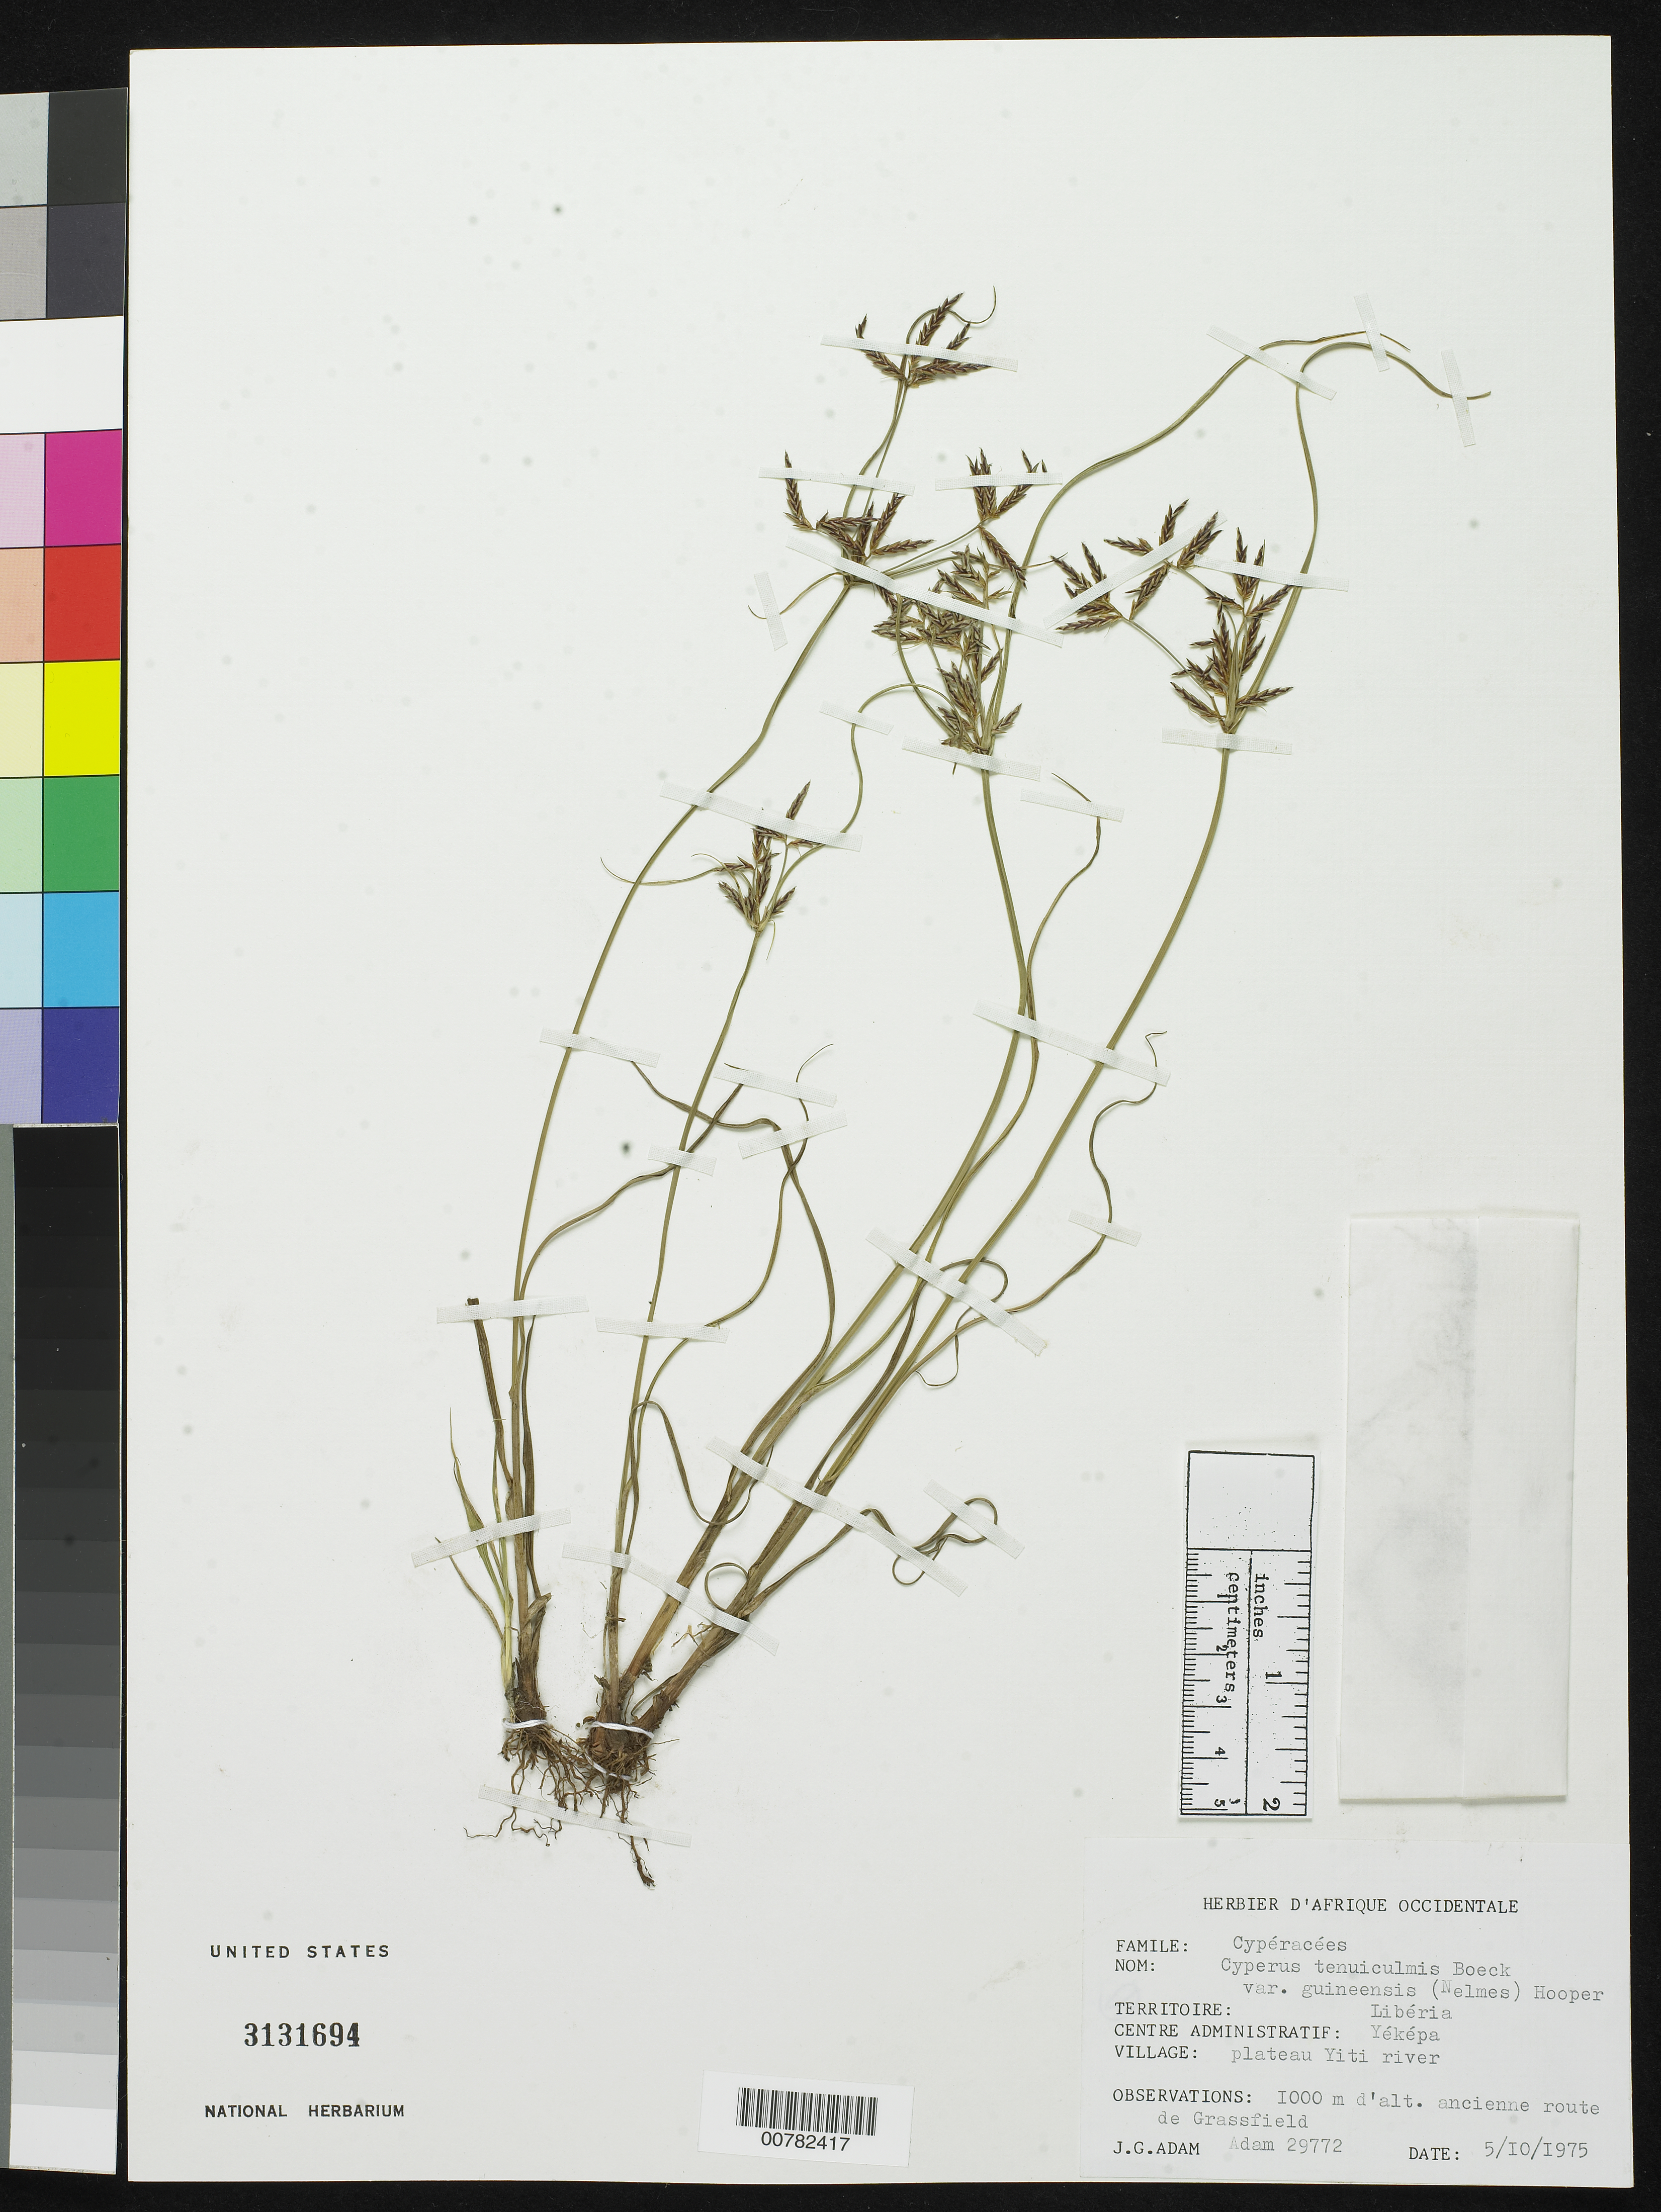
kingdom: Plantae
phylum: Tracheophyta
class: Liliopsida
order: Poales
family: Cyperaceae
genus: Cyperus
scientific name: Cyperus tenuiculmis var. guineensis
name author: (Nelmes) S.S. Hooper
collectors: J. Adam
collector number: Adam 29772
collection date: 1975-10-05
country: Liberia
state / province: Nimba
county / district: Yekepa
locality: plateau Yiti river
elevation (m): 1000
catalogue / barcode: US 3131694